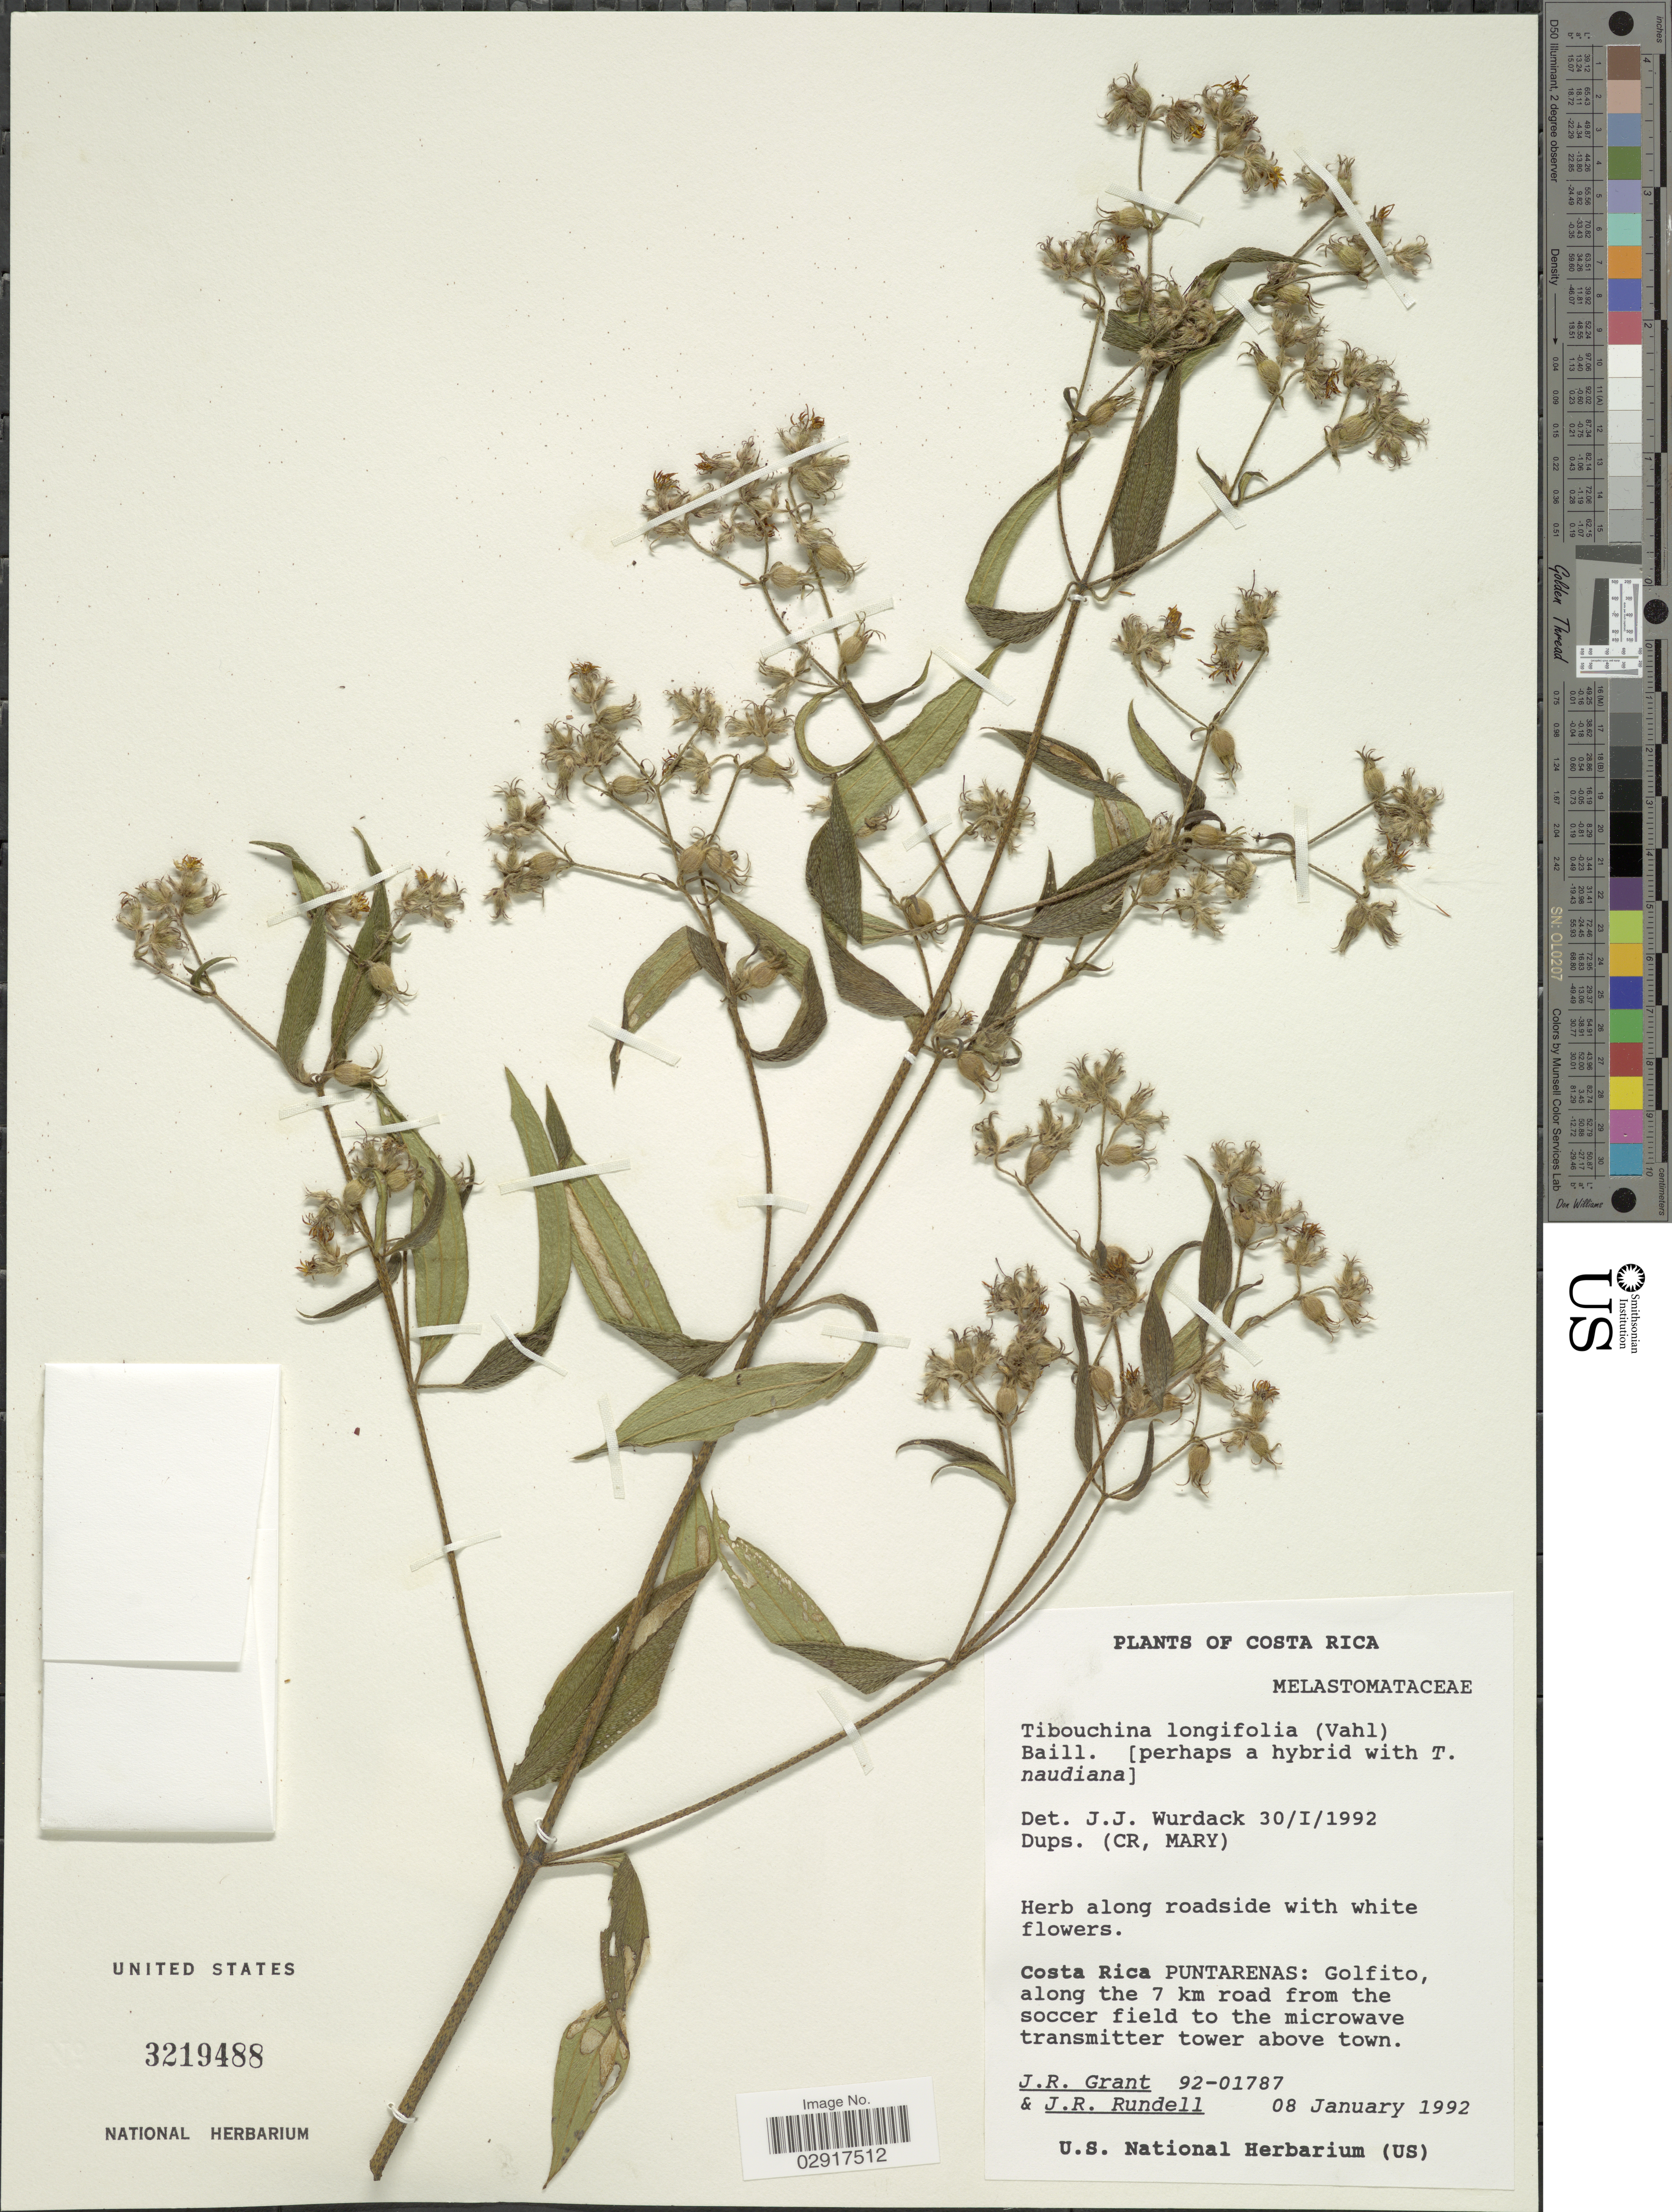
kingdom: Plantae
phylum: Tracheophyta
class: Magnoliopsida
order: Myrtales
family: Melastomataceae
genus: Chaetogastra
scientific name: Chaetogastra longifolia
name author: (Vahl) DC.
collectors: J. Grant & J. R. Rundell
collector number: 92-01787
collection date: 1992-01-08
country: Costa Rica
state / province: Puntarenas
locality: Golfito, along the 7 km road from the soccer field to the micorwave transmitter tower above town.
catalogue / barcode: US 3219488